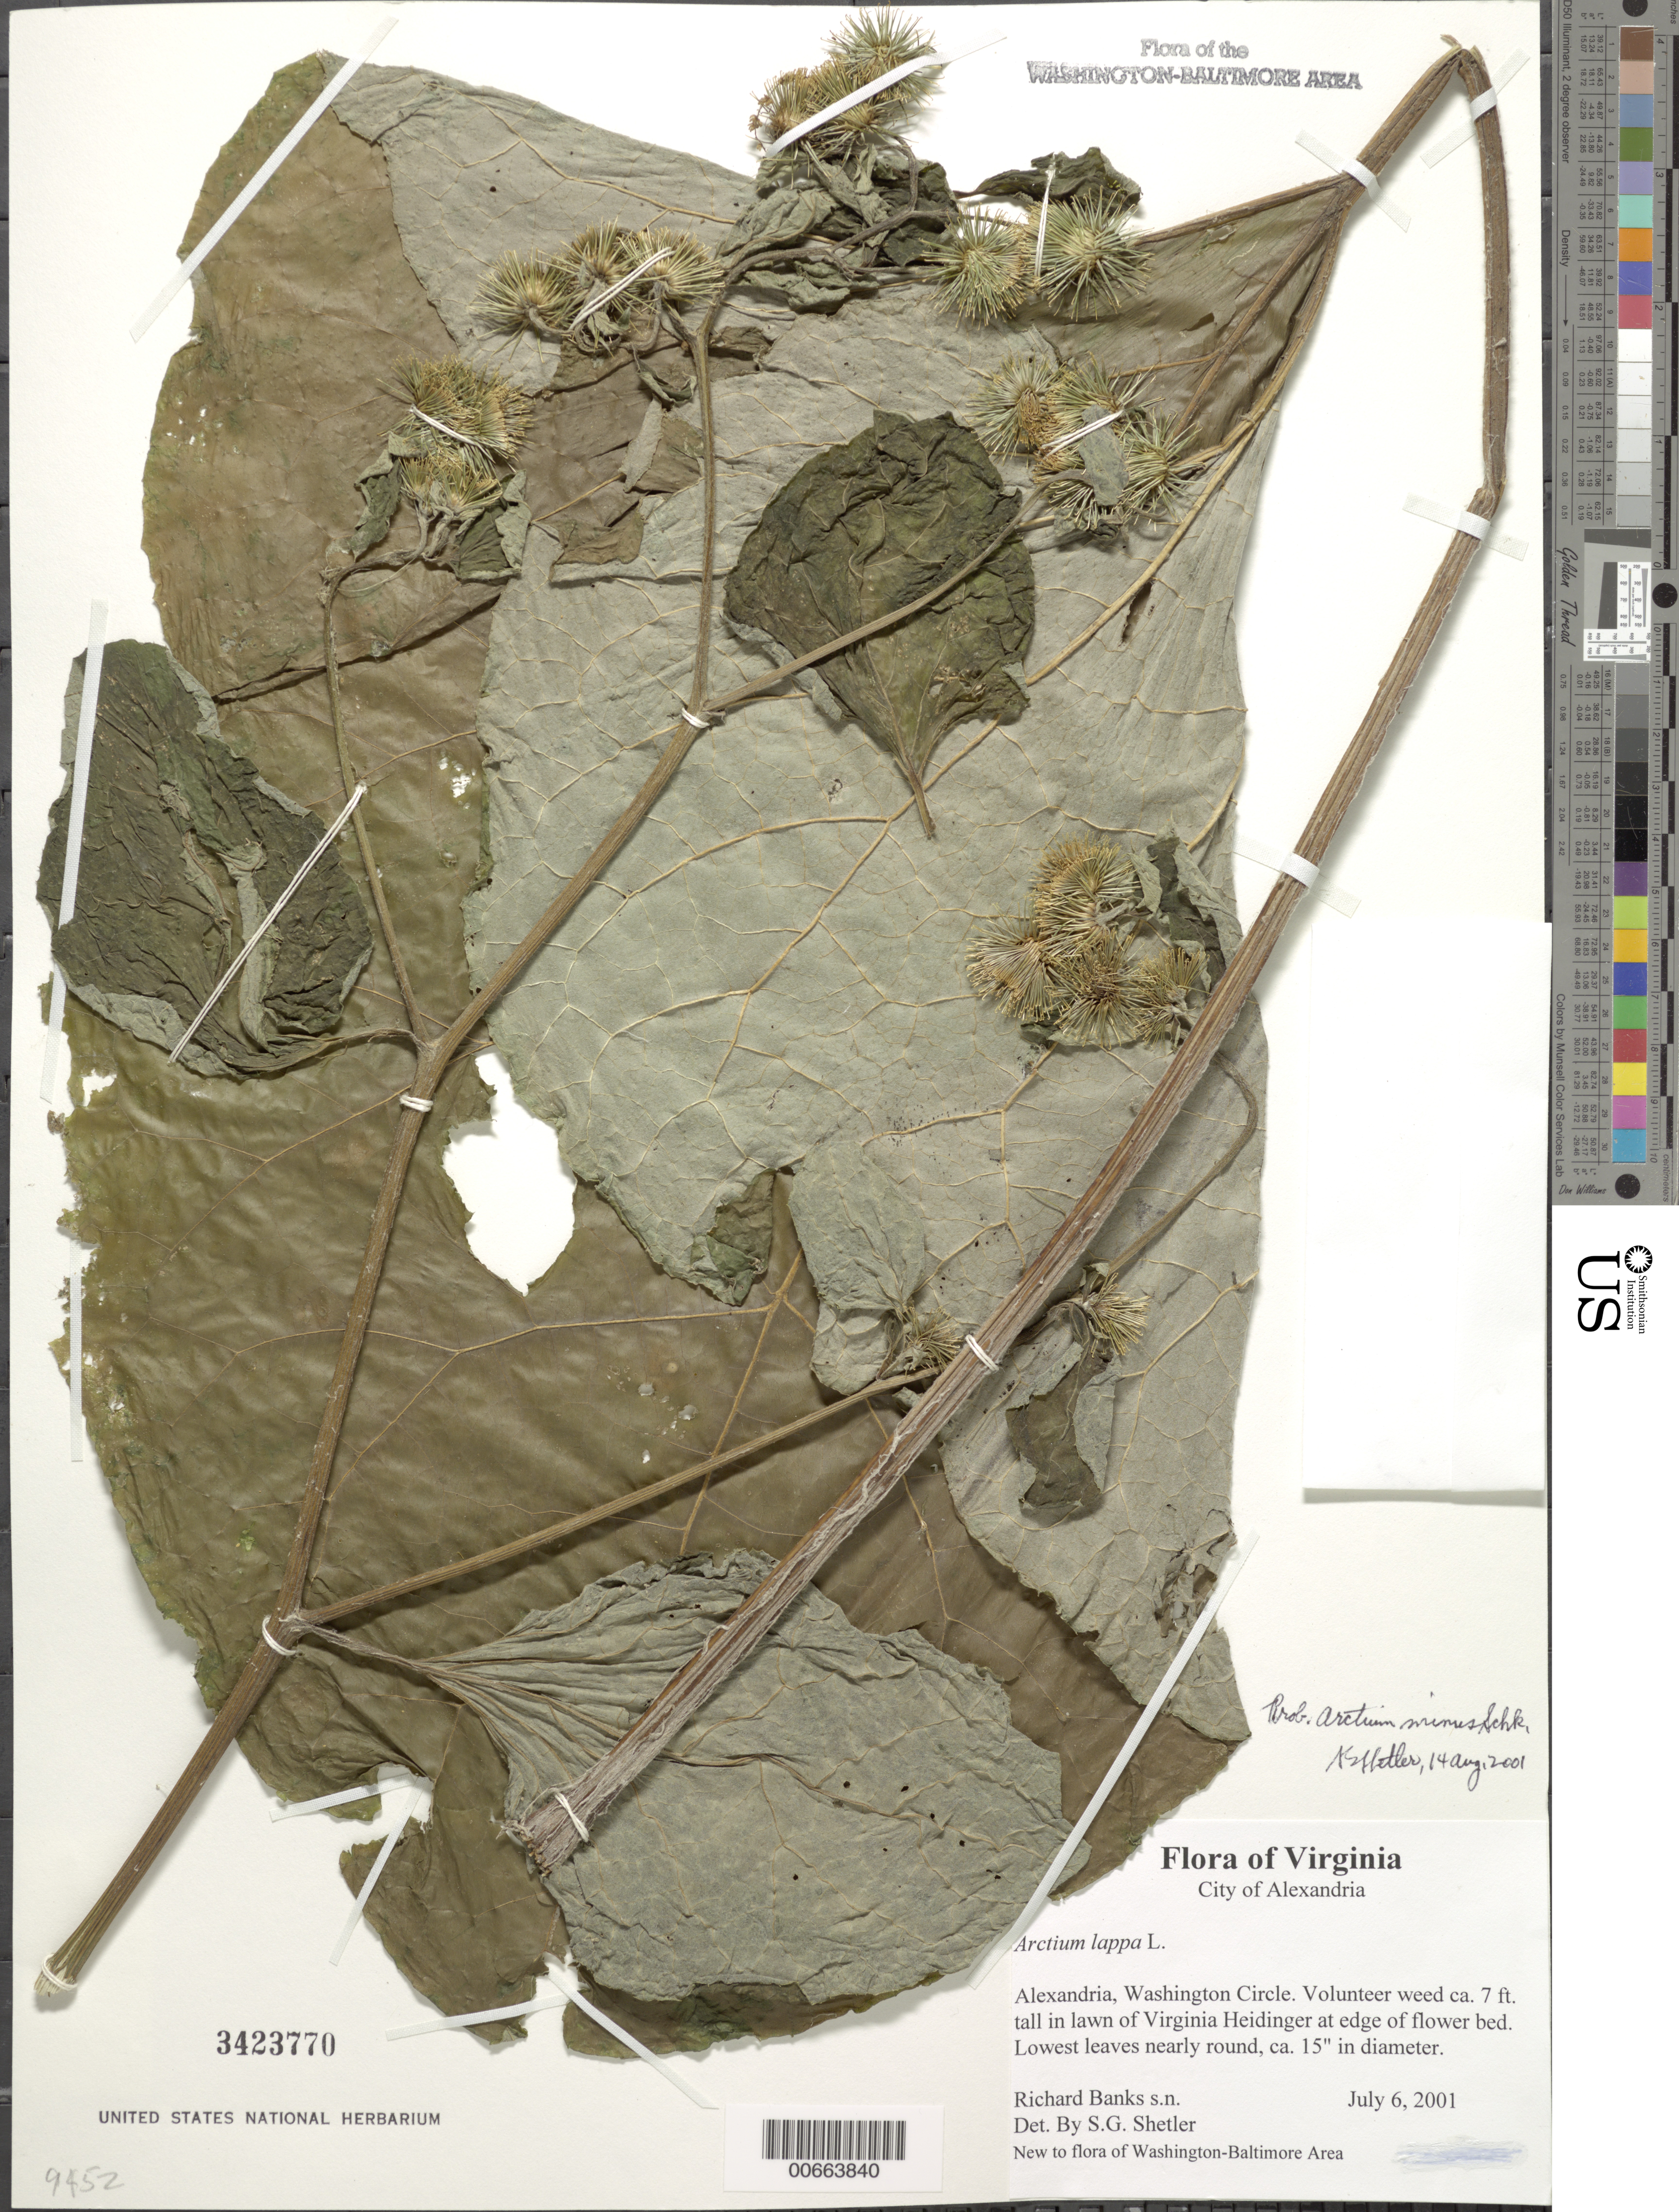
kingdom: Plantae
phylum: Tracheophyta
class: Magnoliopsida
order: Asterales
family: Asteraceae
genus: Arctium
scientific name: Arctium minus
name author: (Hill) Bernh.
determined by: Shetler, Stanwyn G., (US), NMNH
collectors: R. Banks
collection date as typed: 06 Jul 2001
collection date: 2001-07-06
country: United States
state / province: Virginia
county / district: City of Alexandria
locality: Washington Circle. Volunteer weed ca. 7 ft. tall in lawn of Virginia Heidinger at edge of flower bed.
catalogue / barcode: US 3423770